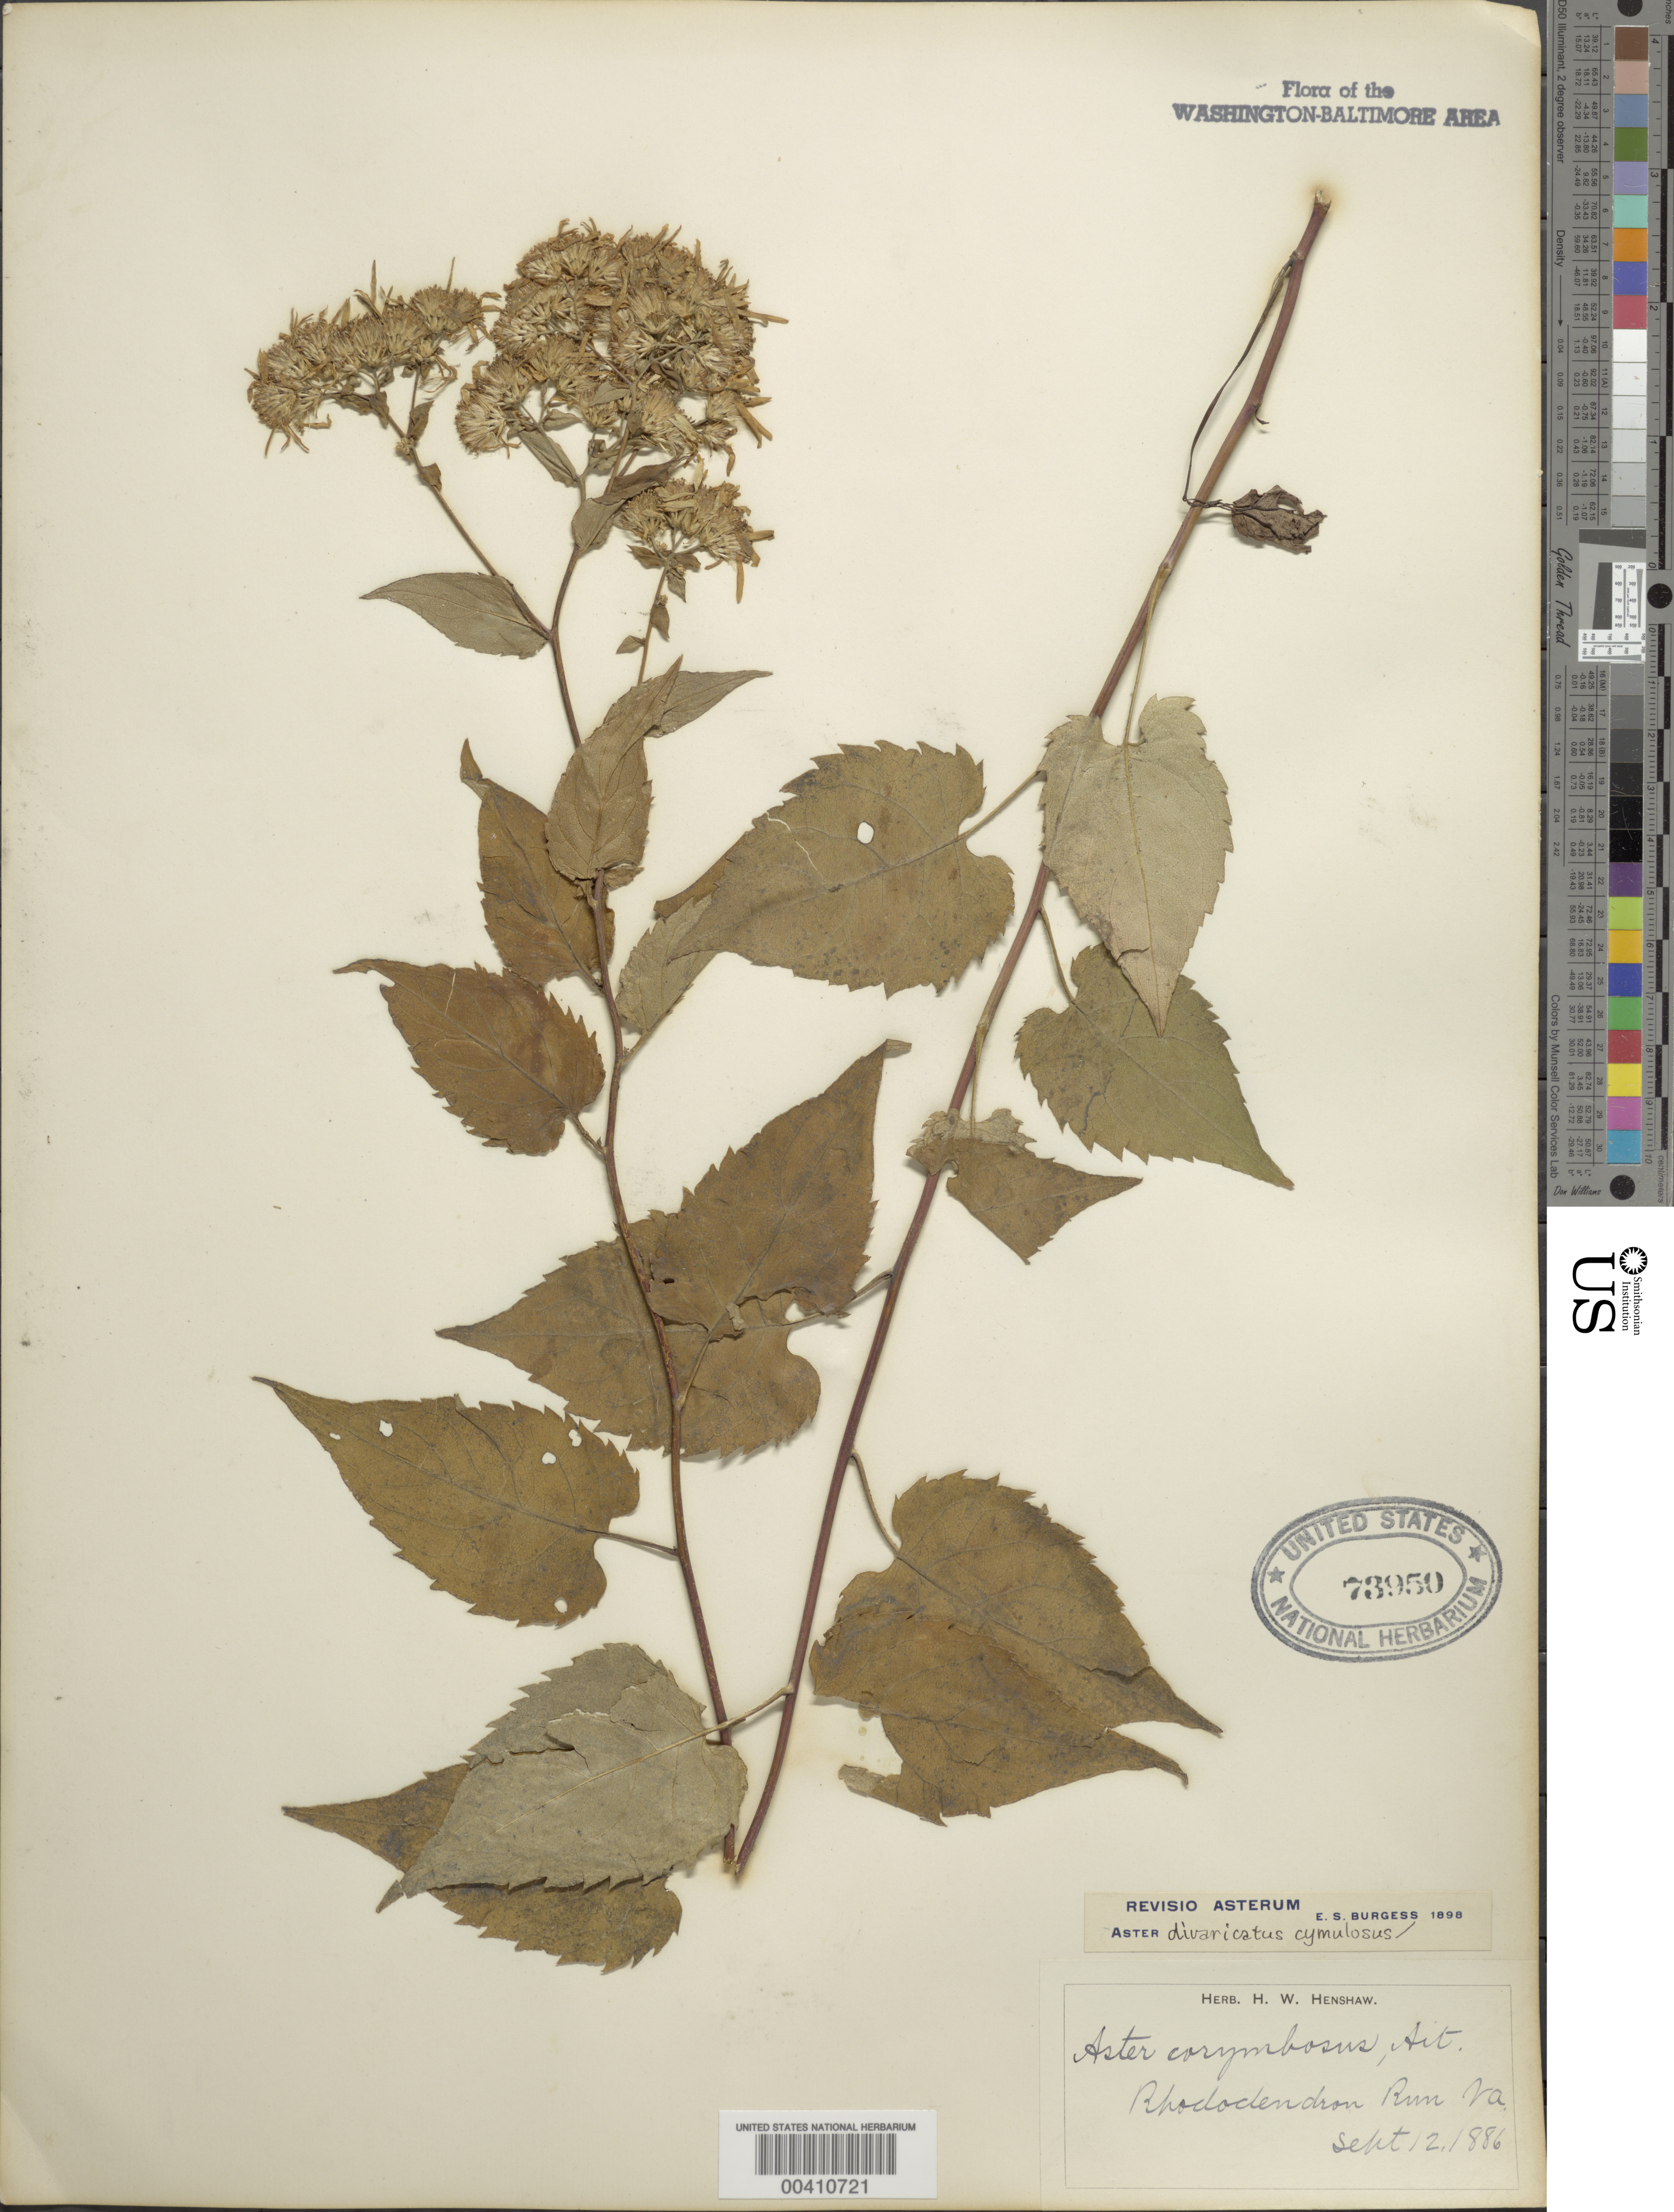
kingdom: Plantae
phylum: Tracheophyta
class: Magnoliopsida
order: Asterales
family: Asteraceae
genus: Eurybia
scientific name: Eurybia divaricata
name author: (L.) G.L. Nesom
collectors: H. Henshaw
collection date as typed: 12 Sep 1886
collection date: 1886-09-12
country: United States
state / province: Virginia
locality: Rhododendron Run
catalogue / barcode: US 73950